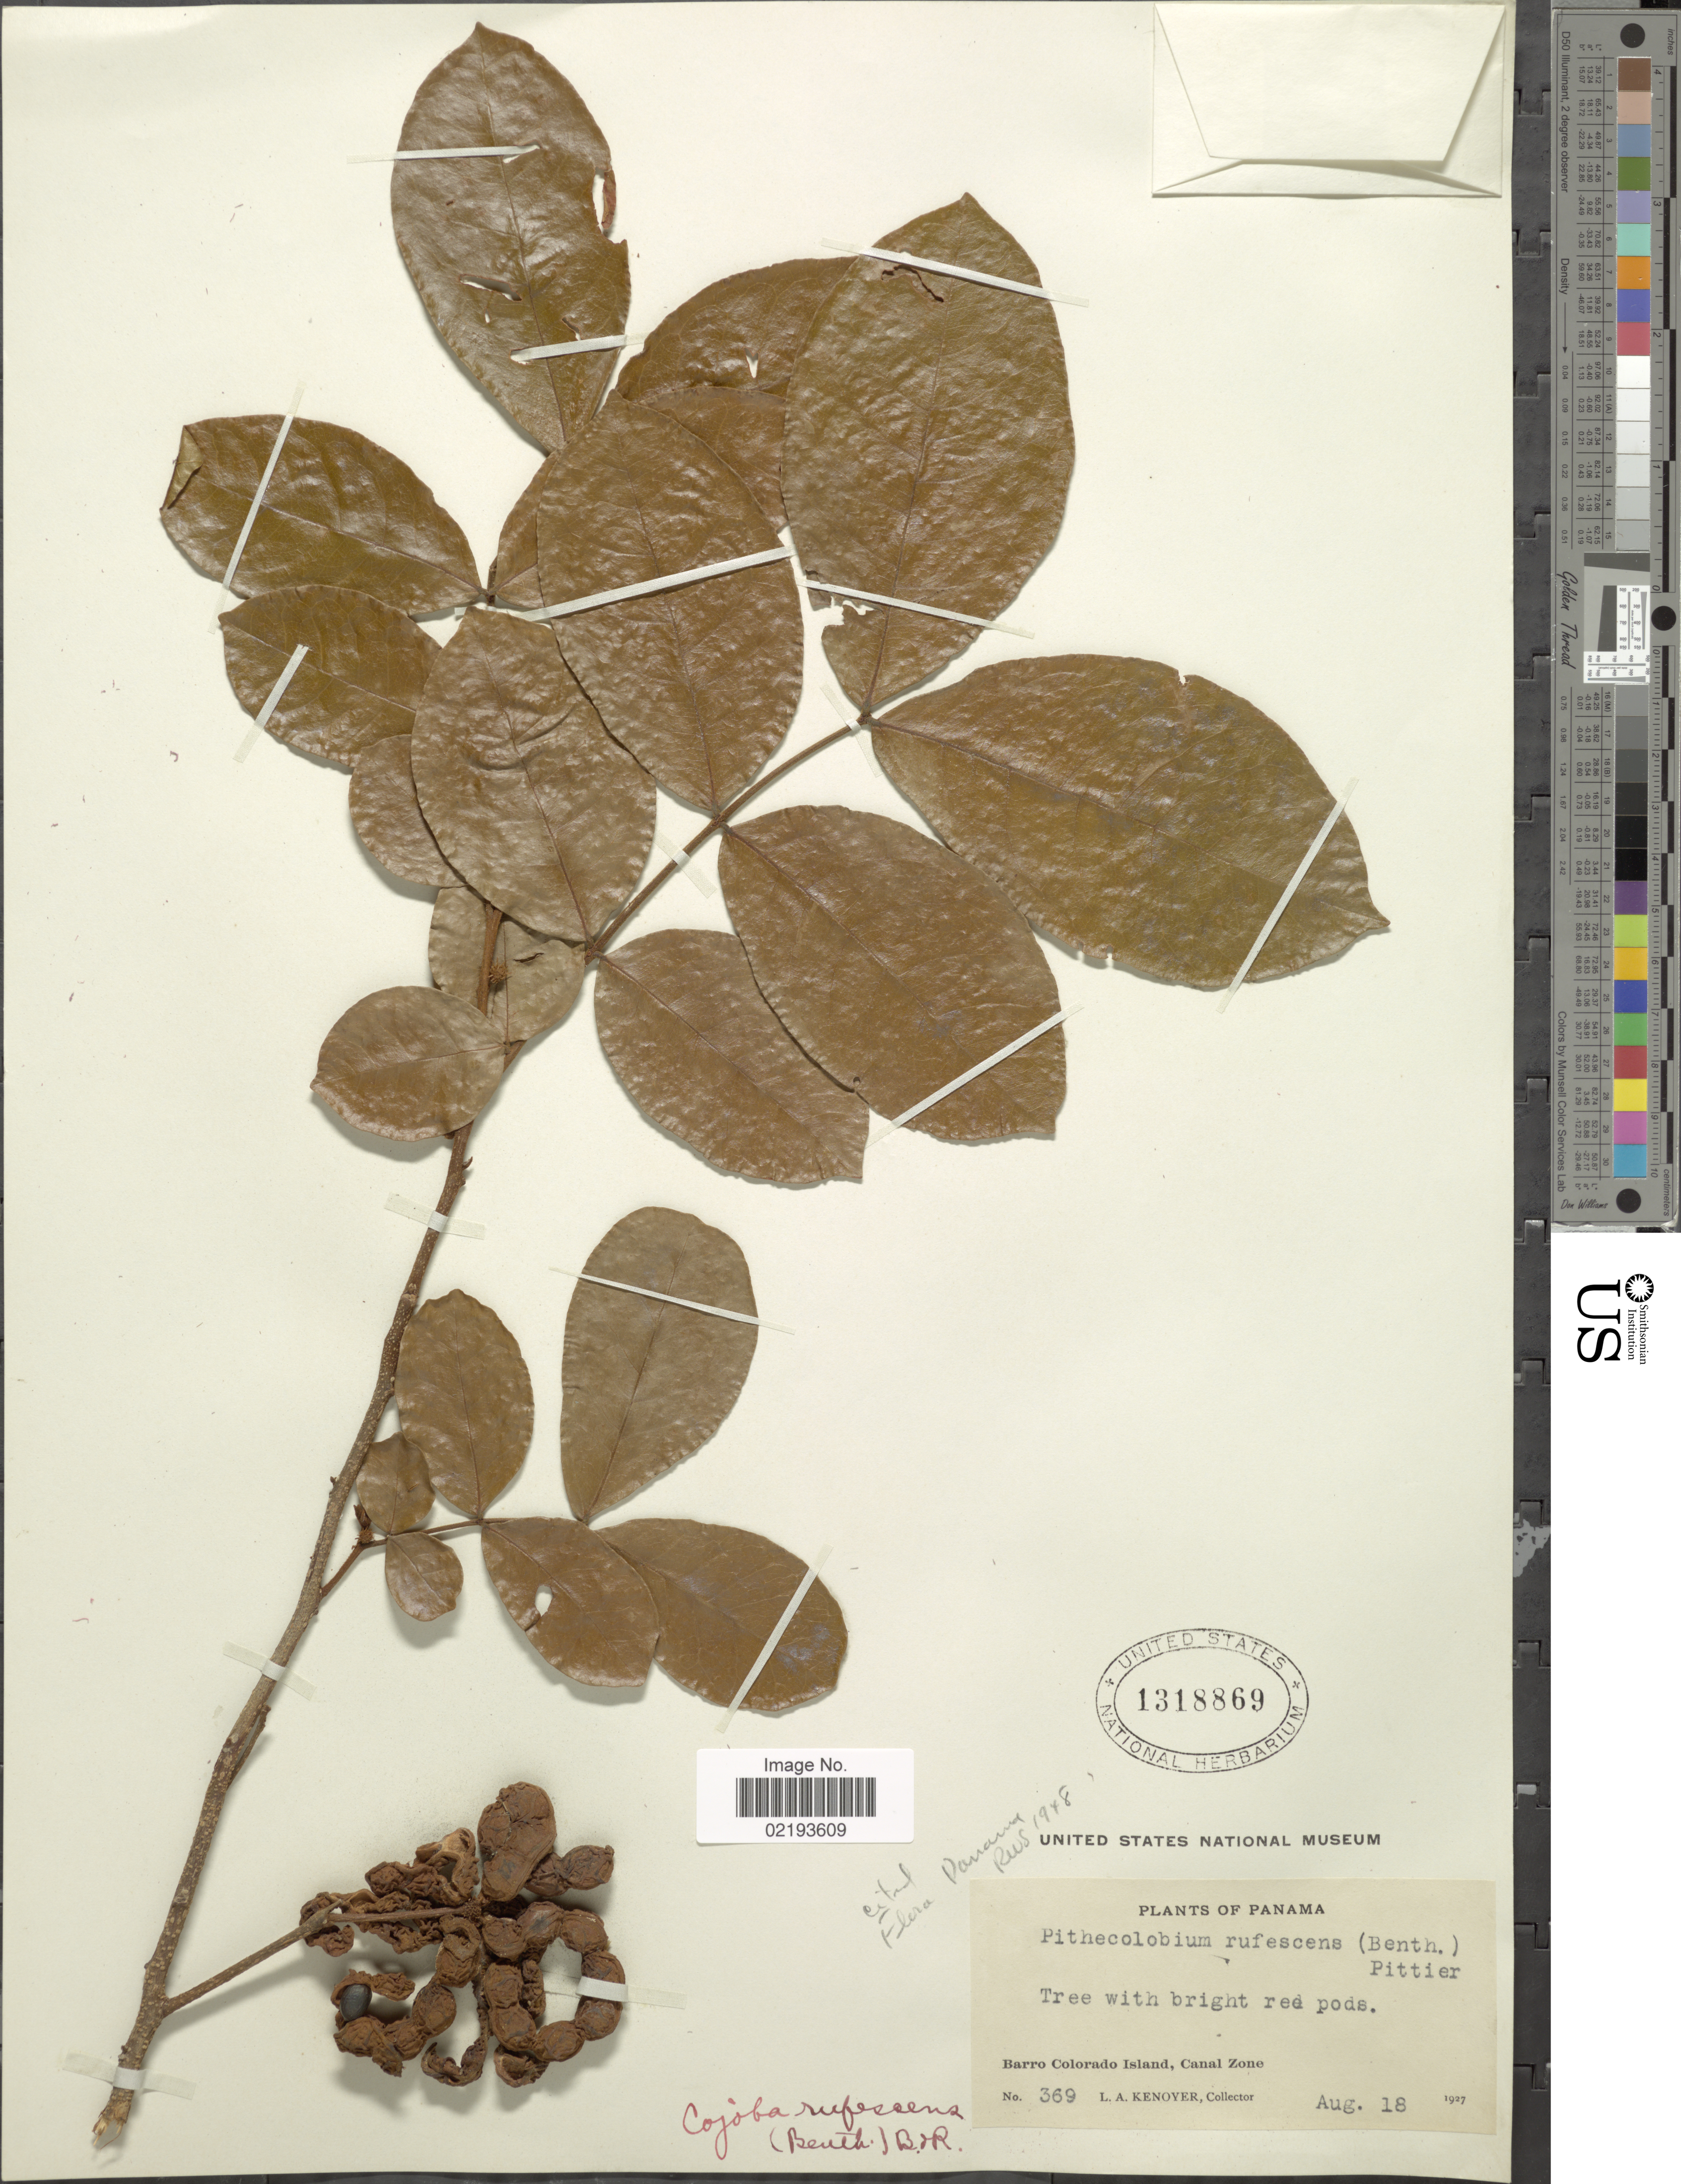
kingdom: Plantae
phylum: Tracheophyta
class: Magnoliopsida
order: Fabales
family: Fabaceae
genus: Cojoba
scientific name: Cojoba rufescens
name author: (Benth.) Britton & Rose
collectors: L. Kenover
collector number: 369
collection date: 1927-08-18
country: Panama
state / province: Panamá Oeste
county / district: Canal Zone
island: Barro Colorado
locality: Barro Colorado Island, Canal Zone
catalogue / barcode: US 1318869